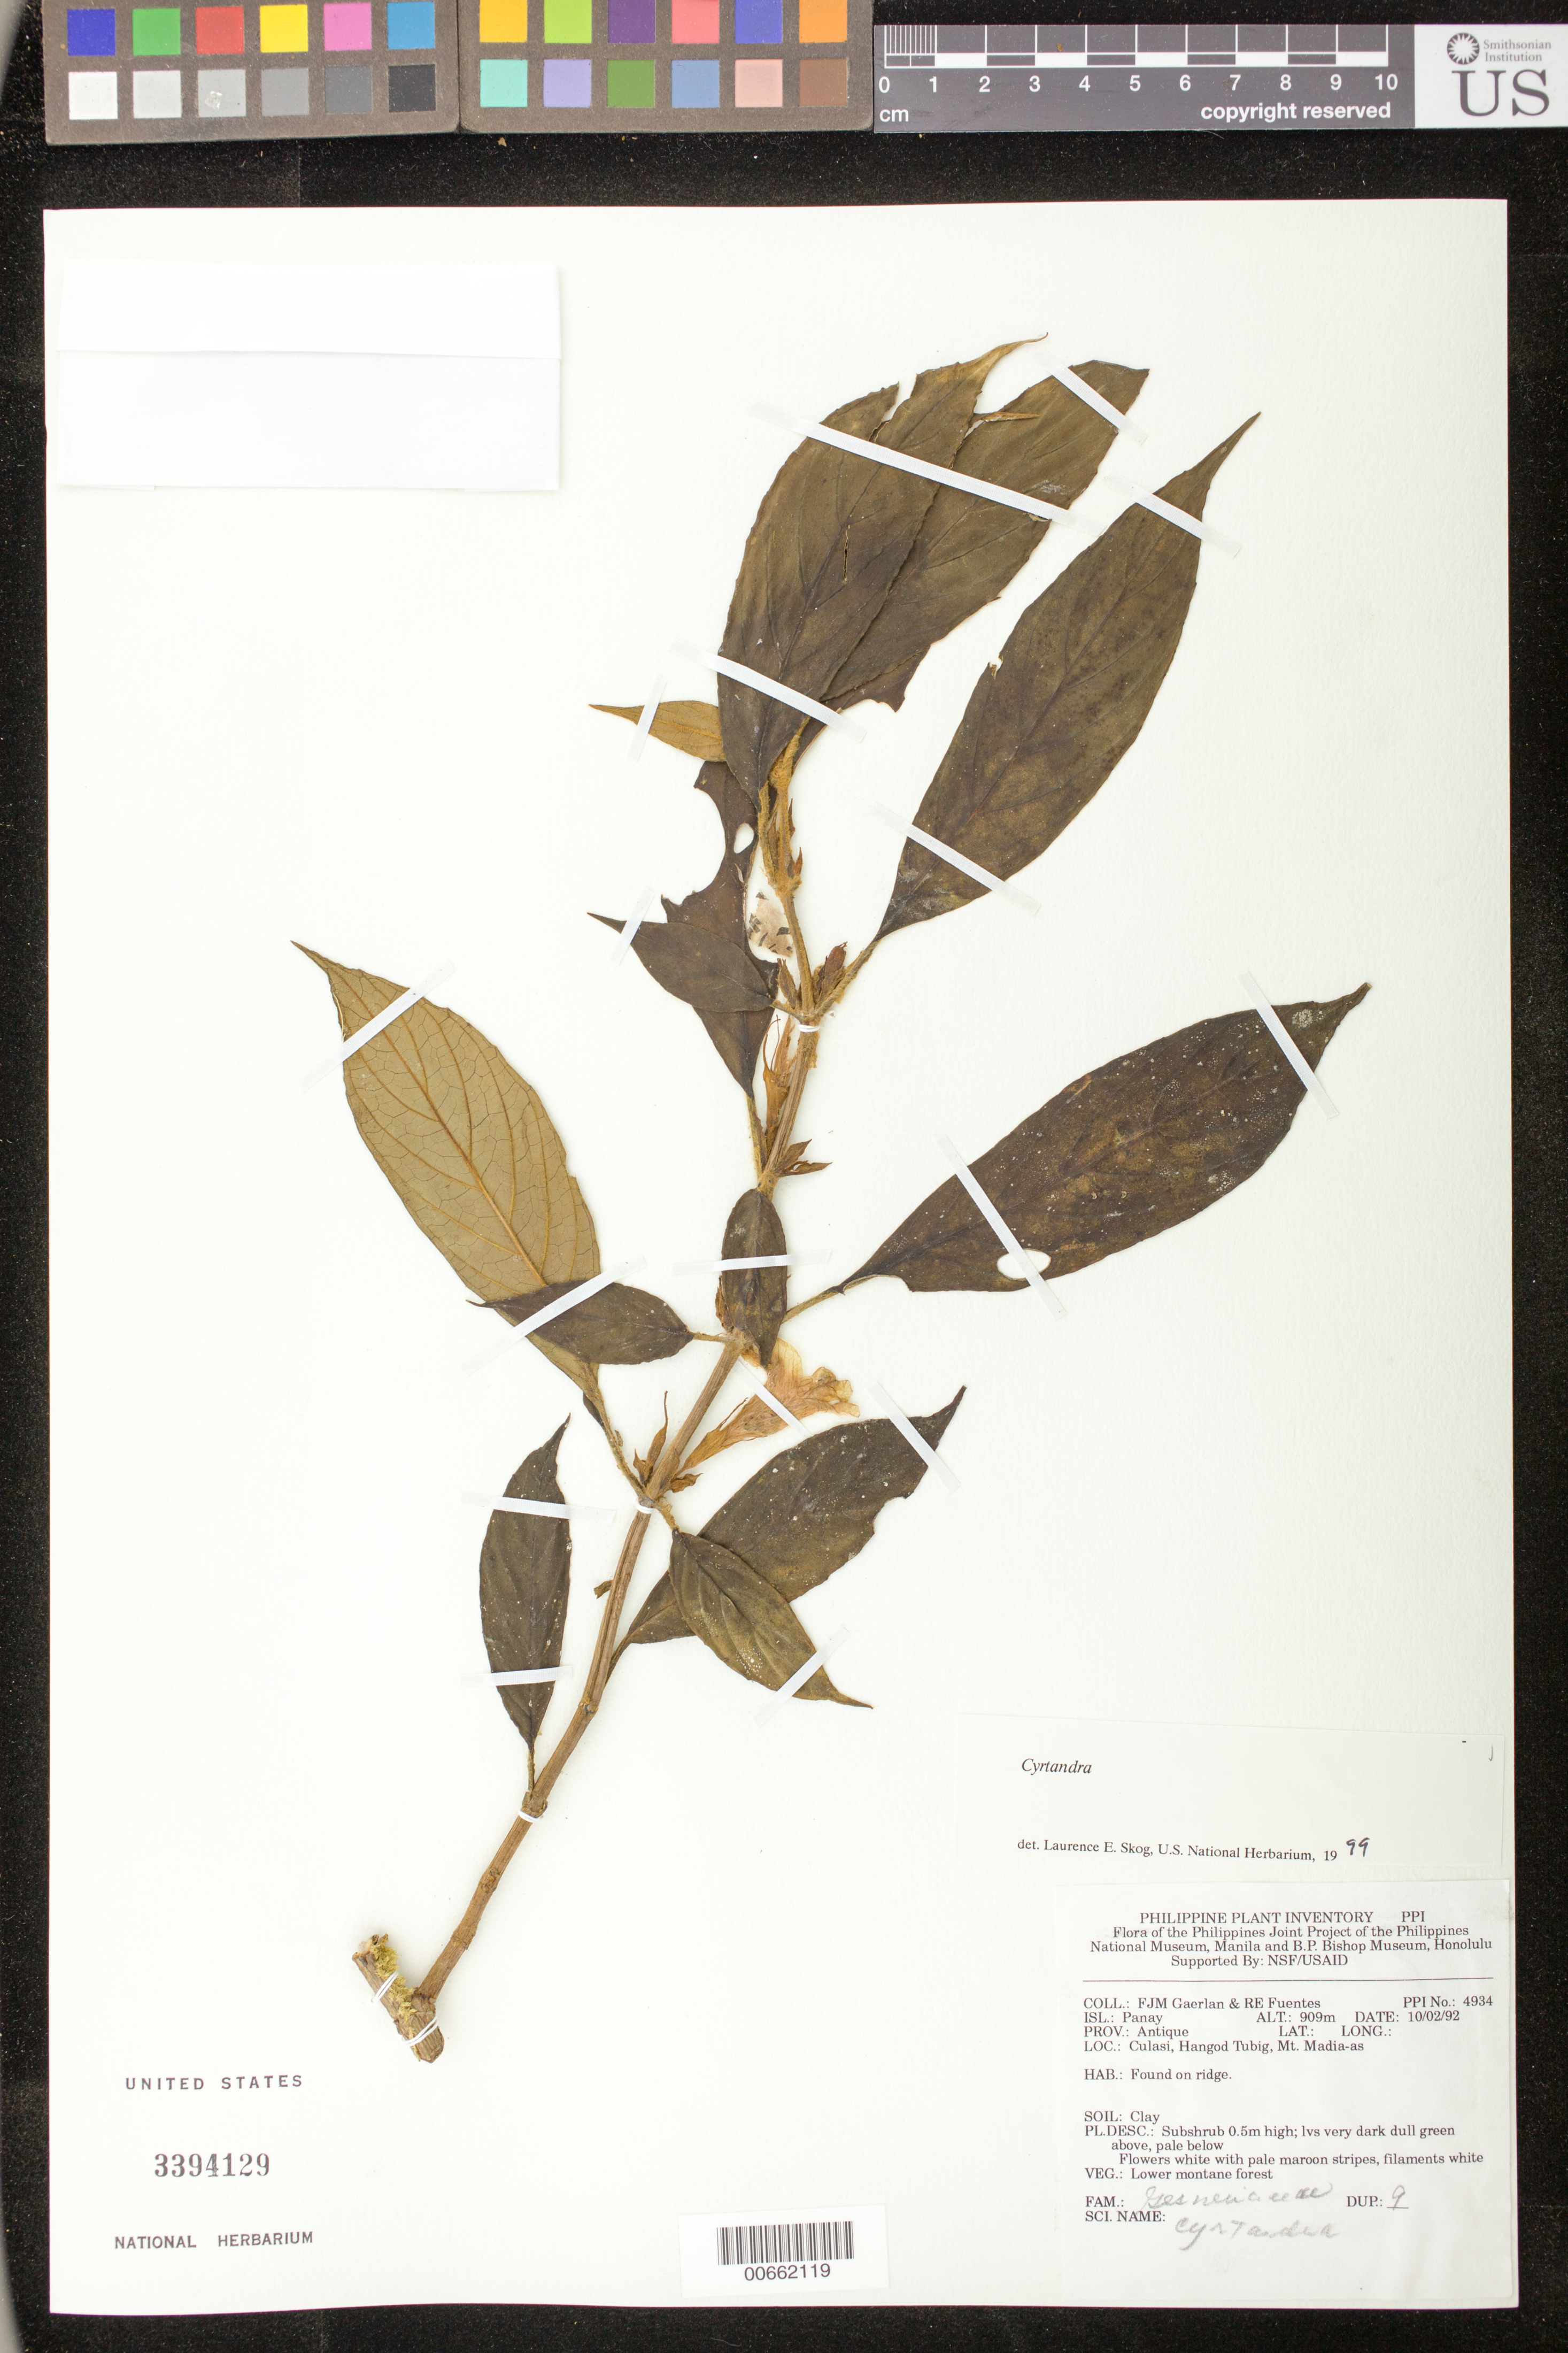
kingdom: Plantae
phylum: Tracheophyta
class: Magnoliopsida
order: Lamiales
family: Gesneriaceae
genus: Cyrtandra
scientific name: Cyrtandra sp.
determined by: Skog, Laurence E.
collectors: F. Gaerlan & R. Fuentes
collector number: PPI No. 4934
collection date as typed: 10 Feb 1992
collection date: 1992-02-10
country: Philippines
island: Panay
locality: Prov. Antique; Culasi, Hangod Tubig, Mt. Madias-as; found on ridge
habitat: Lower montane forest; soil: clay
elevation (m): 909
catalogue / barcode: US 3394129